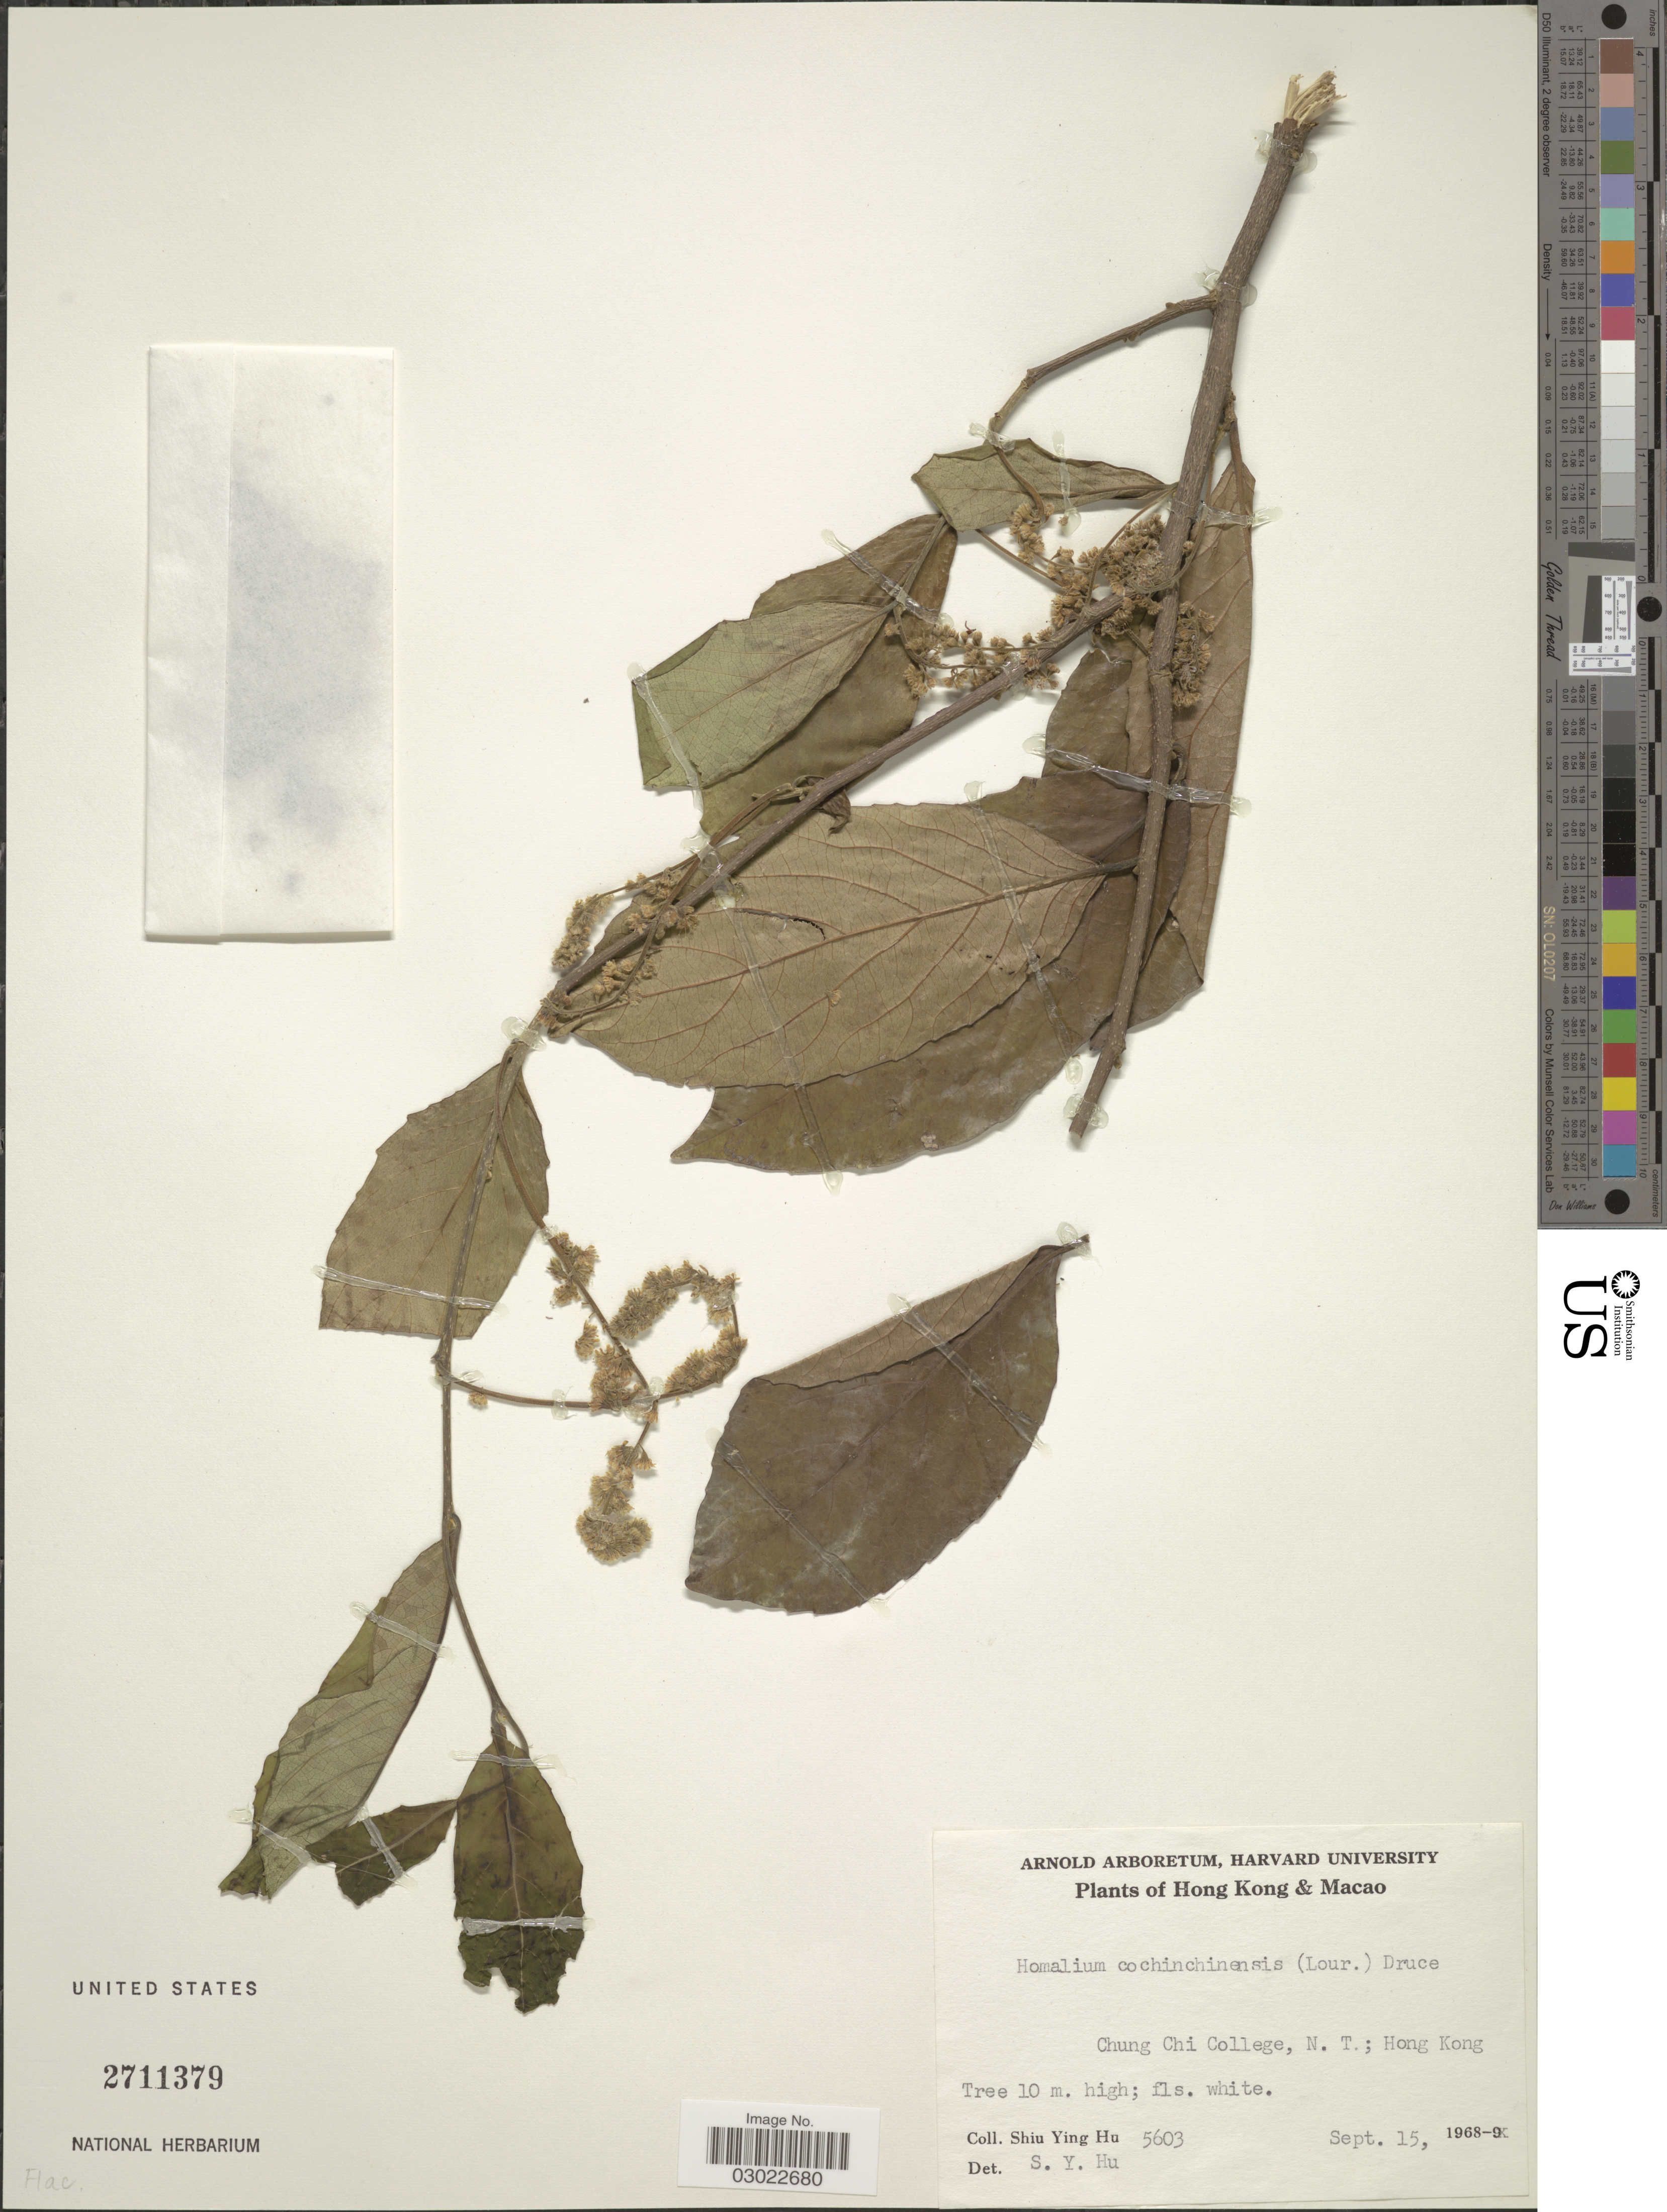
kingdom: Plantae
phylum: Tracheophyta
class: Magnoliopsida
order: Malpighiales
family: Salicaceae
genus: Homalium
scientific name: Homalium cochinchinensis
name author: (Lour.) Druce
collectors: S. Y. Hu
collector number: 5603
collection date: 1968-09-15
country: China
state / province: Hong Kong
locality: Chung Chi College, N. T.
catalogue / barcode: US 2711379